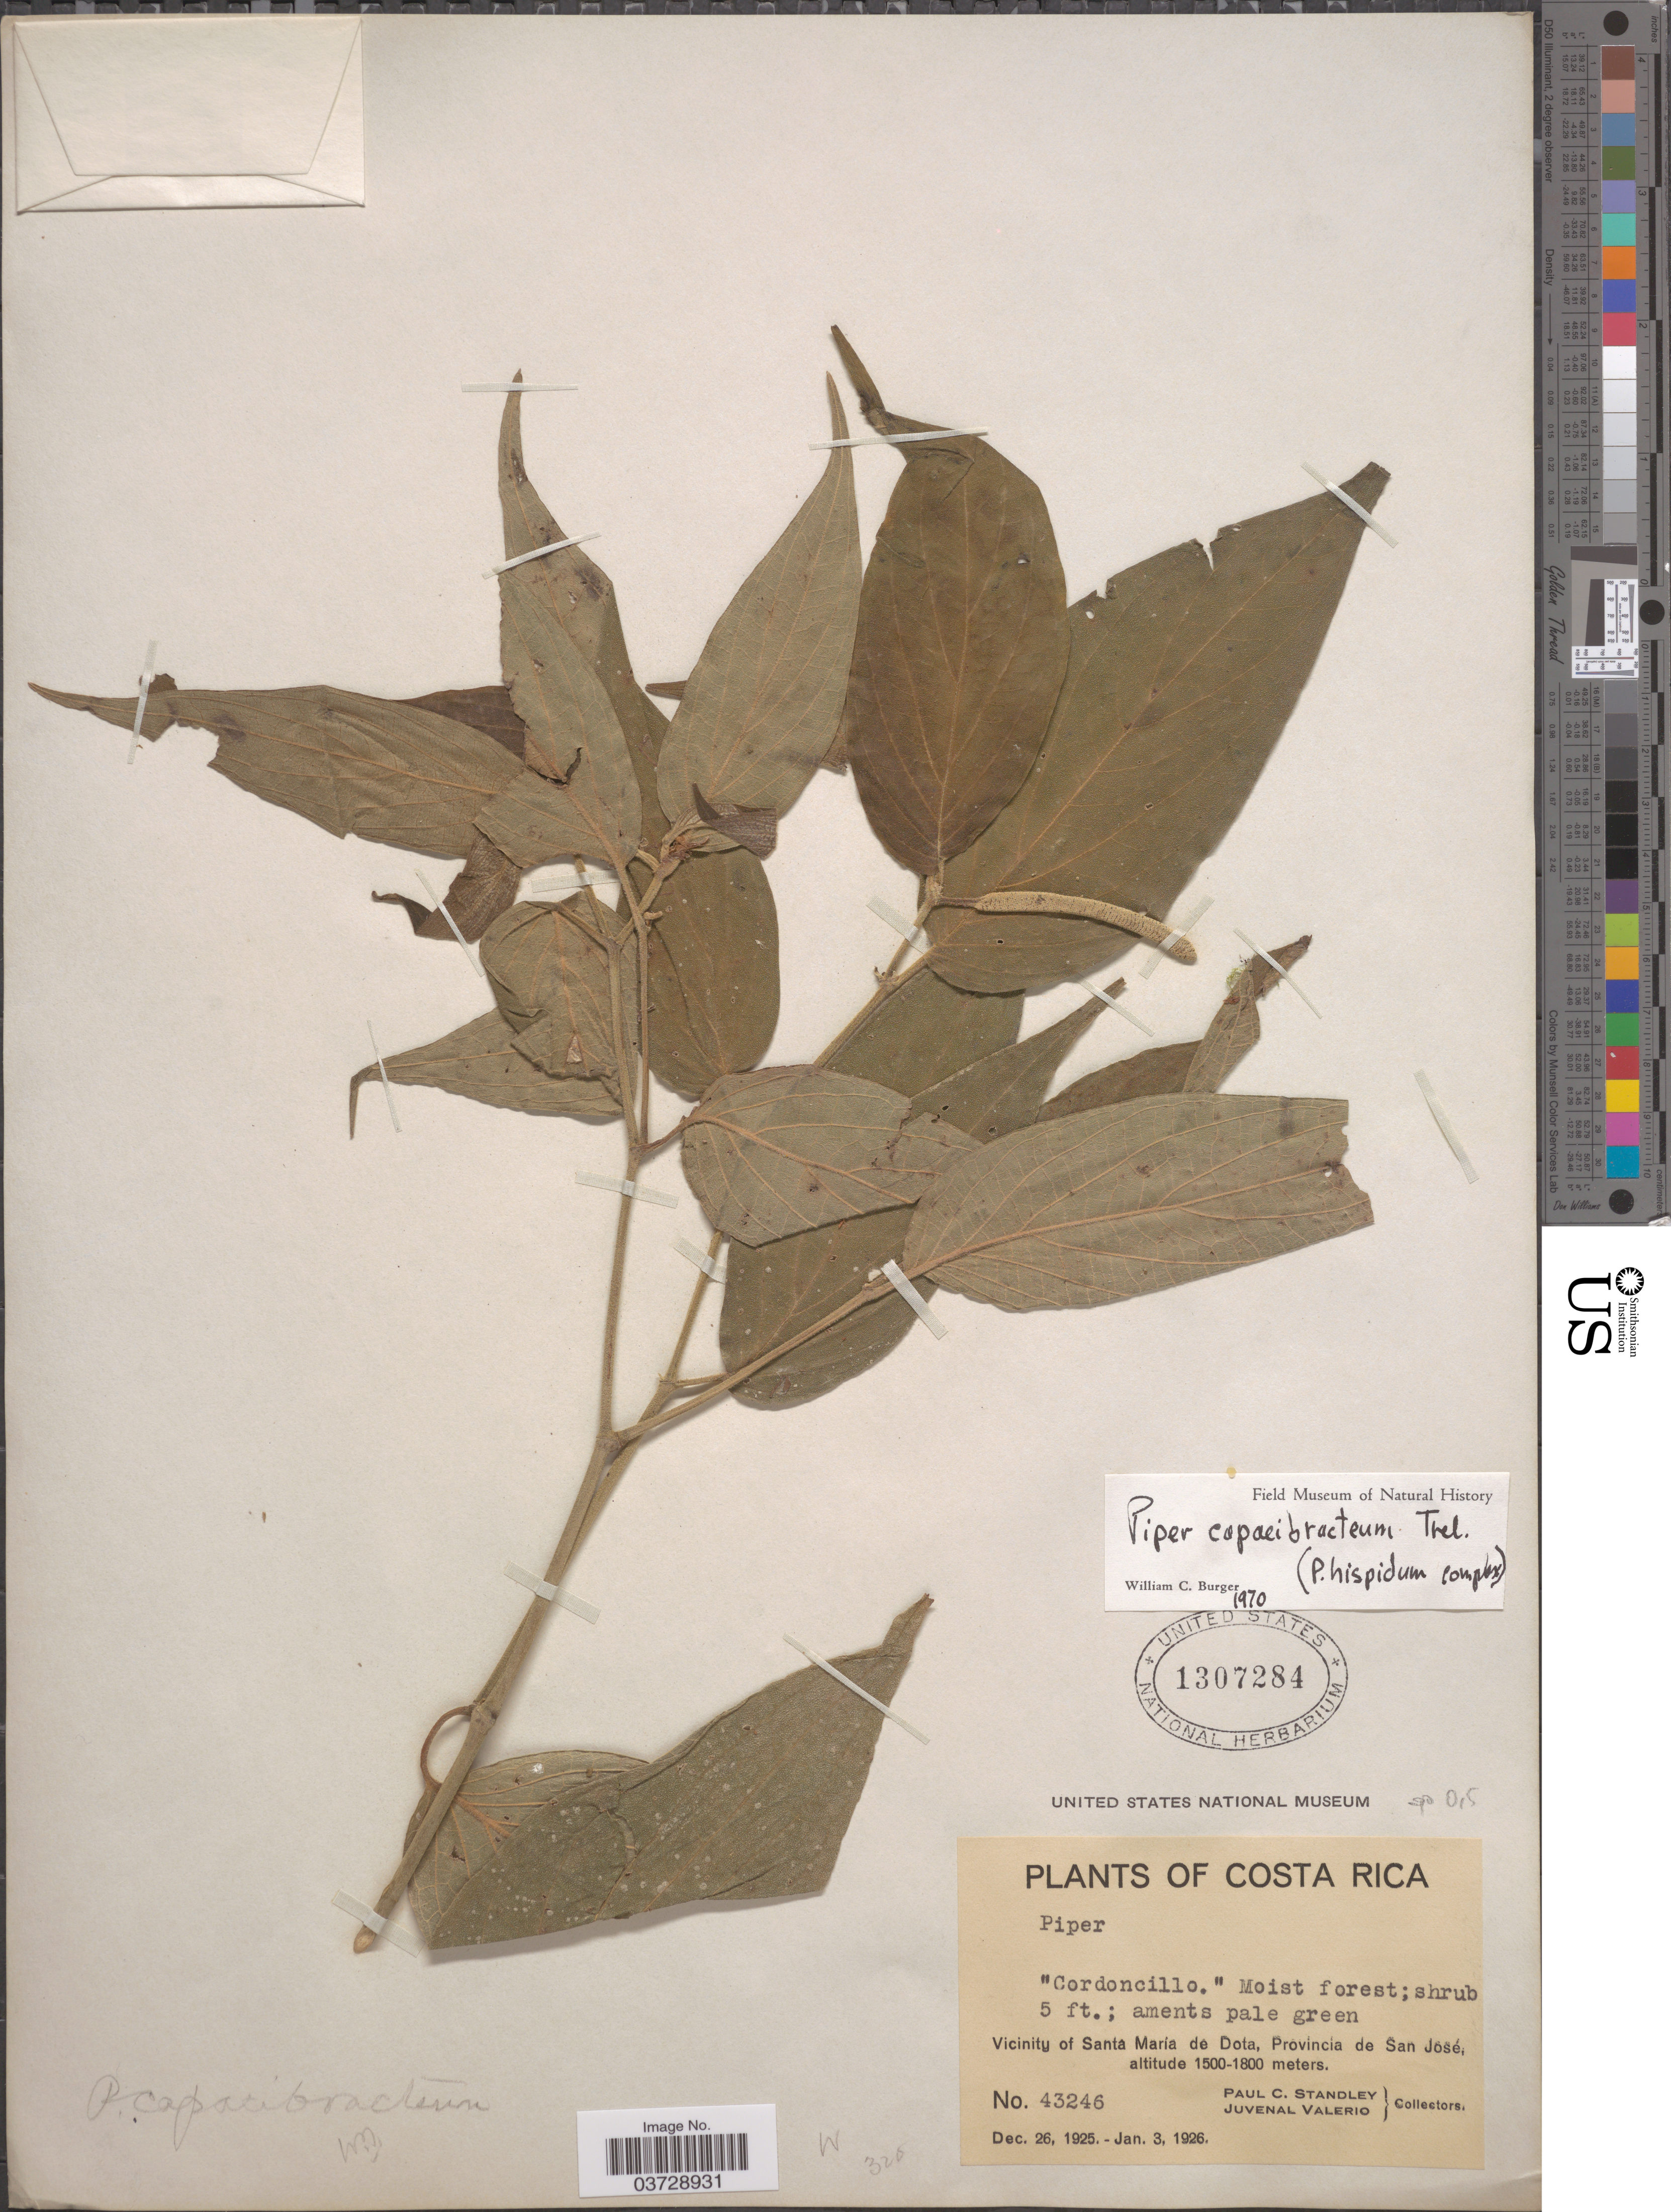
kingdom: Plantae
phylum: Tracheophyta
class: Magnoliopsida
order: Piperales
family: Piperaceae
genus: Piper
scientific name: Piper capacibracteum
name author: Trel.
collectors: P. C. Standley & J. Valerio R.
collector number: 43246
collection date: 1925-12-26/1926-01-03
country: Costa Rica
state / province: San José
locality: Vicinity of Santa María de Dota.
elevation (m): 1500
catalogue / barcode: US 1307284